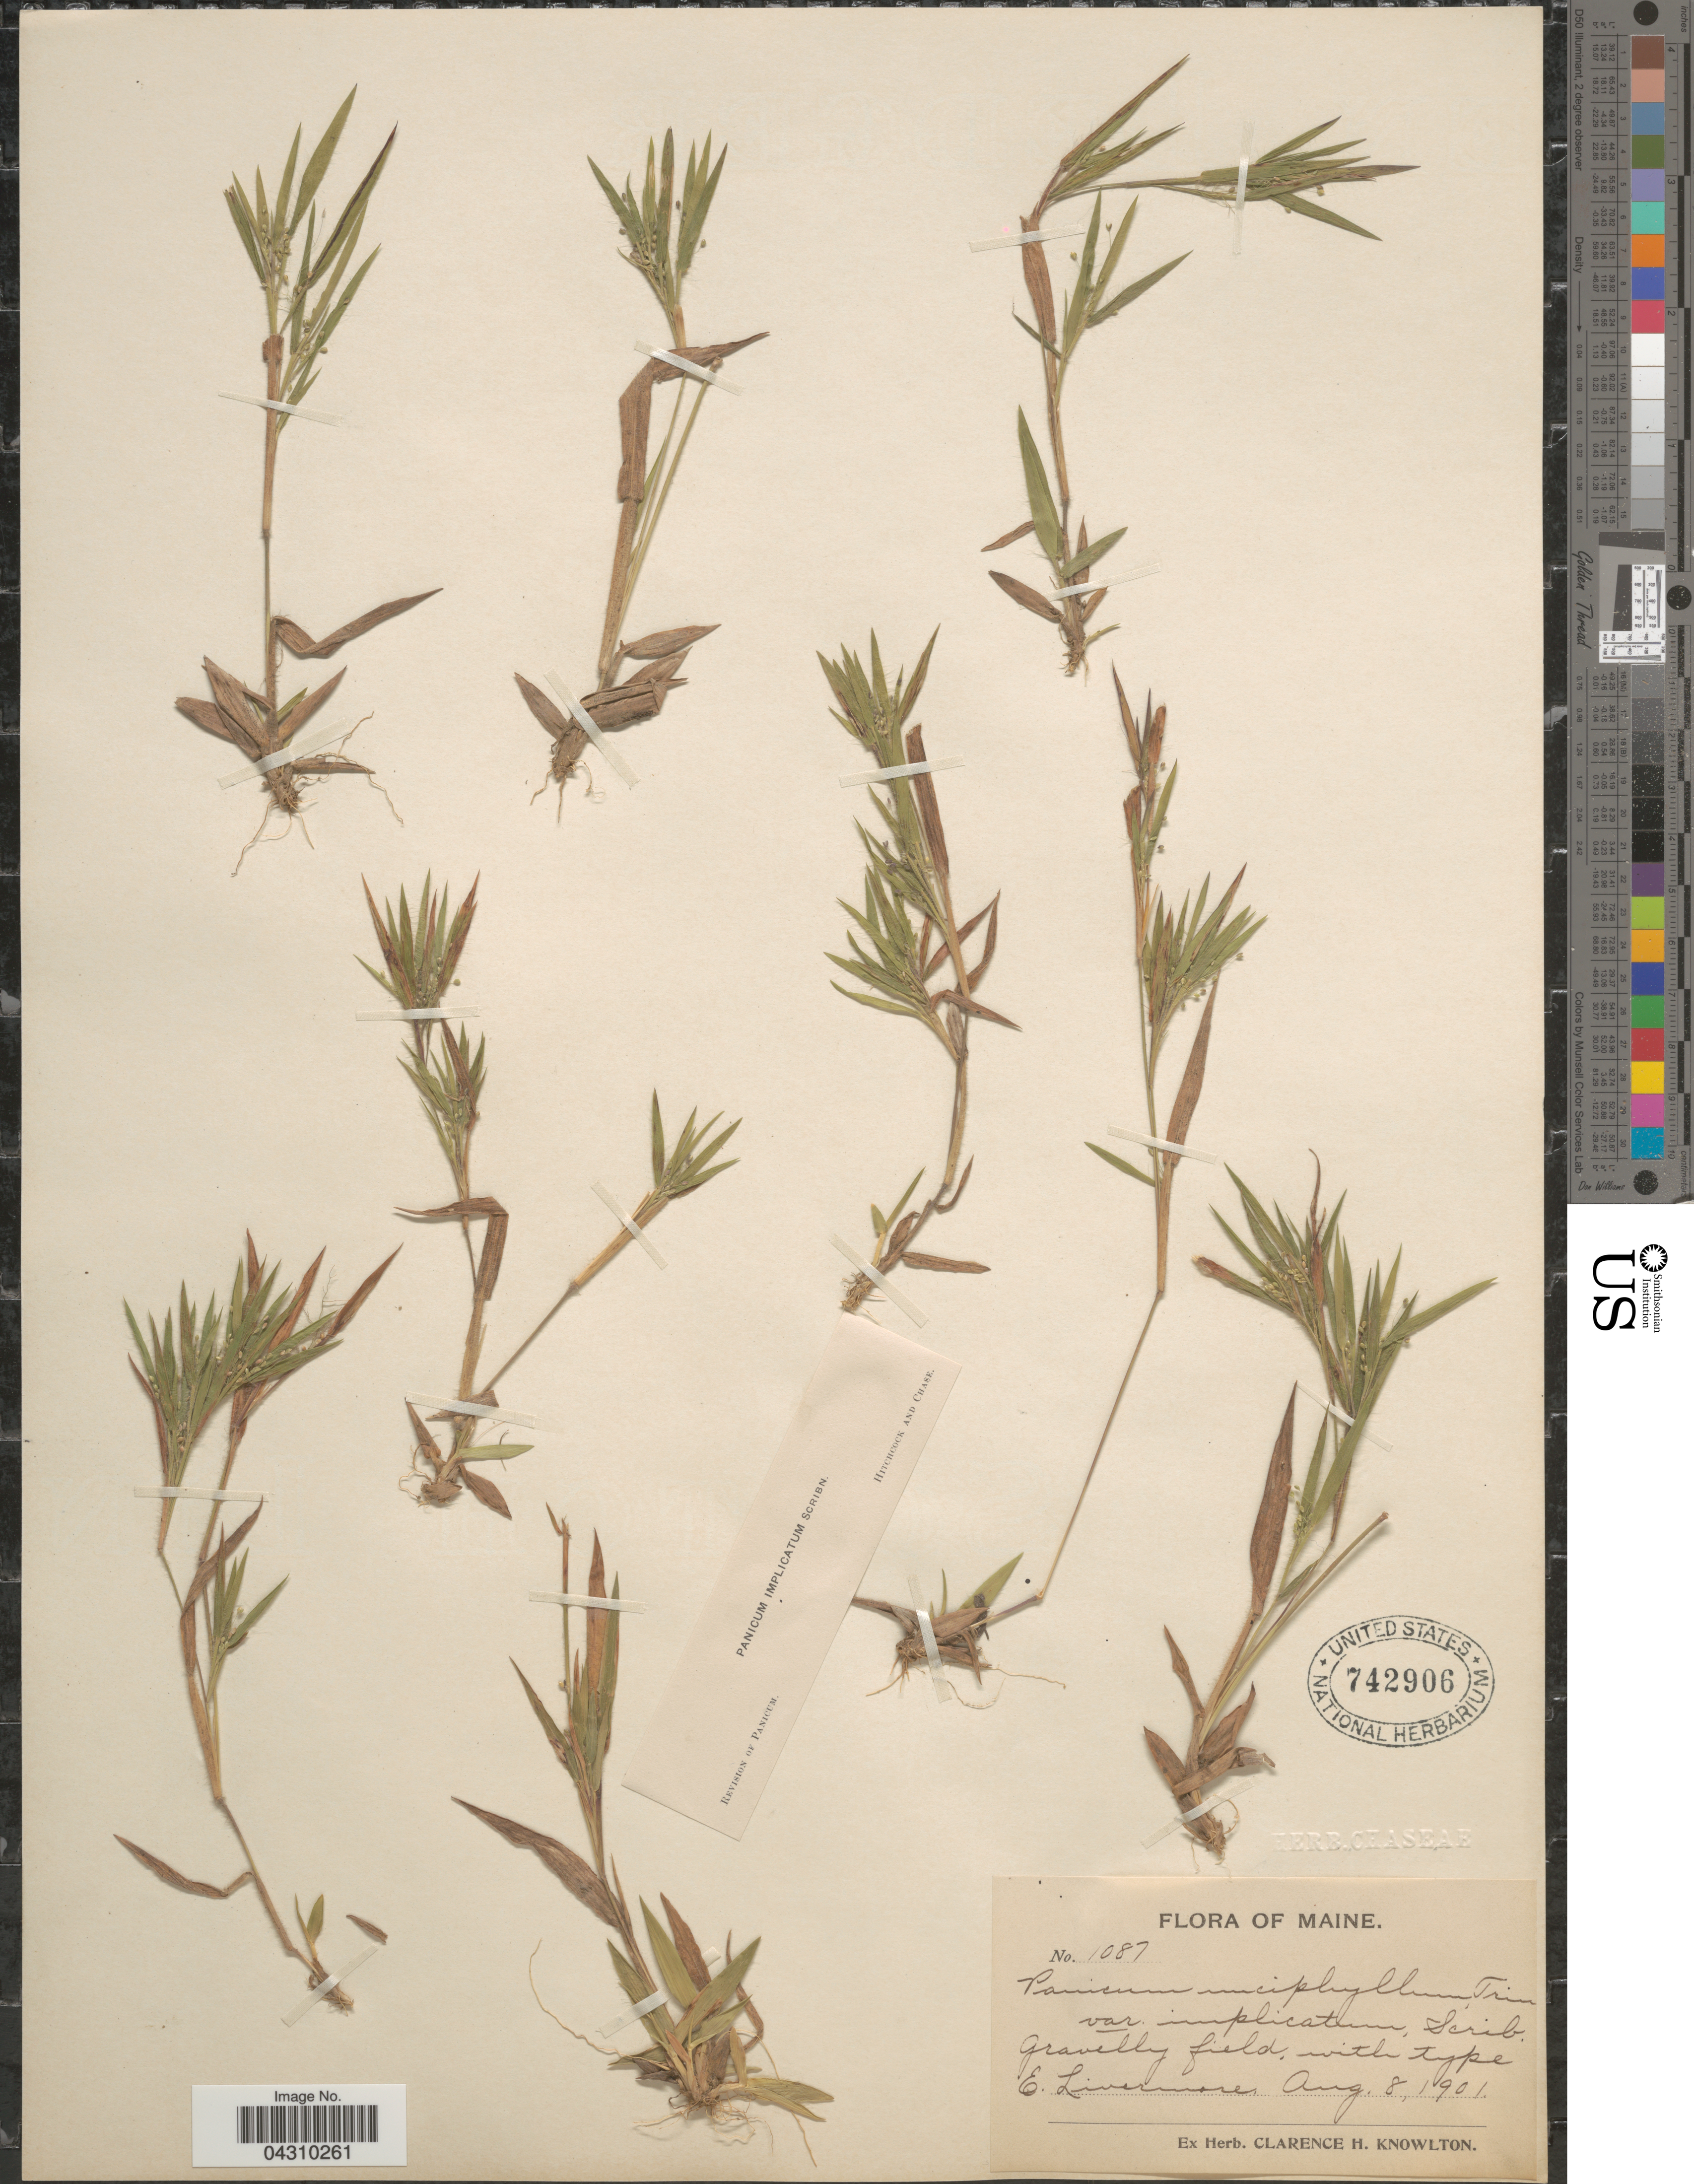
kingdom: Plantae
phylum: Tracheophyta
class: Liliopsida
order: Poales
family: Poaceae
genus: Dichanthelium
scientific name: Dichanthelium acuminatum var. acuminatum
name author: (Sw.) Gould & C.A. Clark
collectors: Ex Herb. Clarence H. Knowlton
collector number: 1087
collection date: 1901-08-08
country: United States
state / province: Maine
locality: E. Livermore.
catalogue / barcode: US 742906